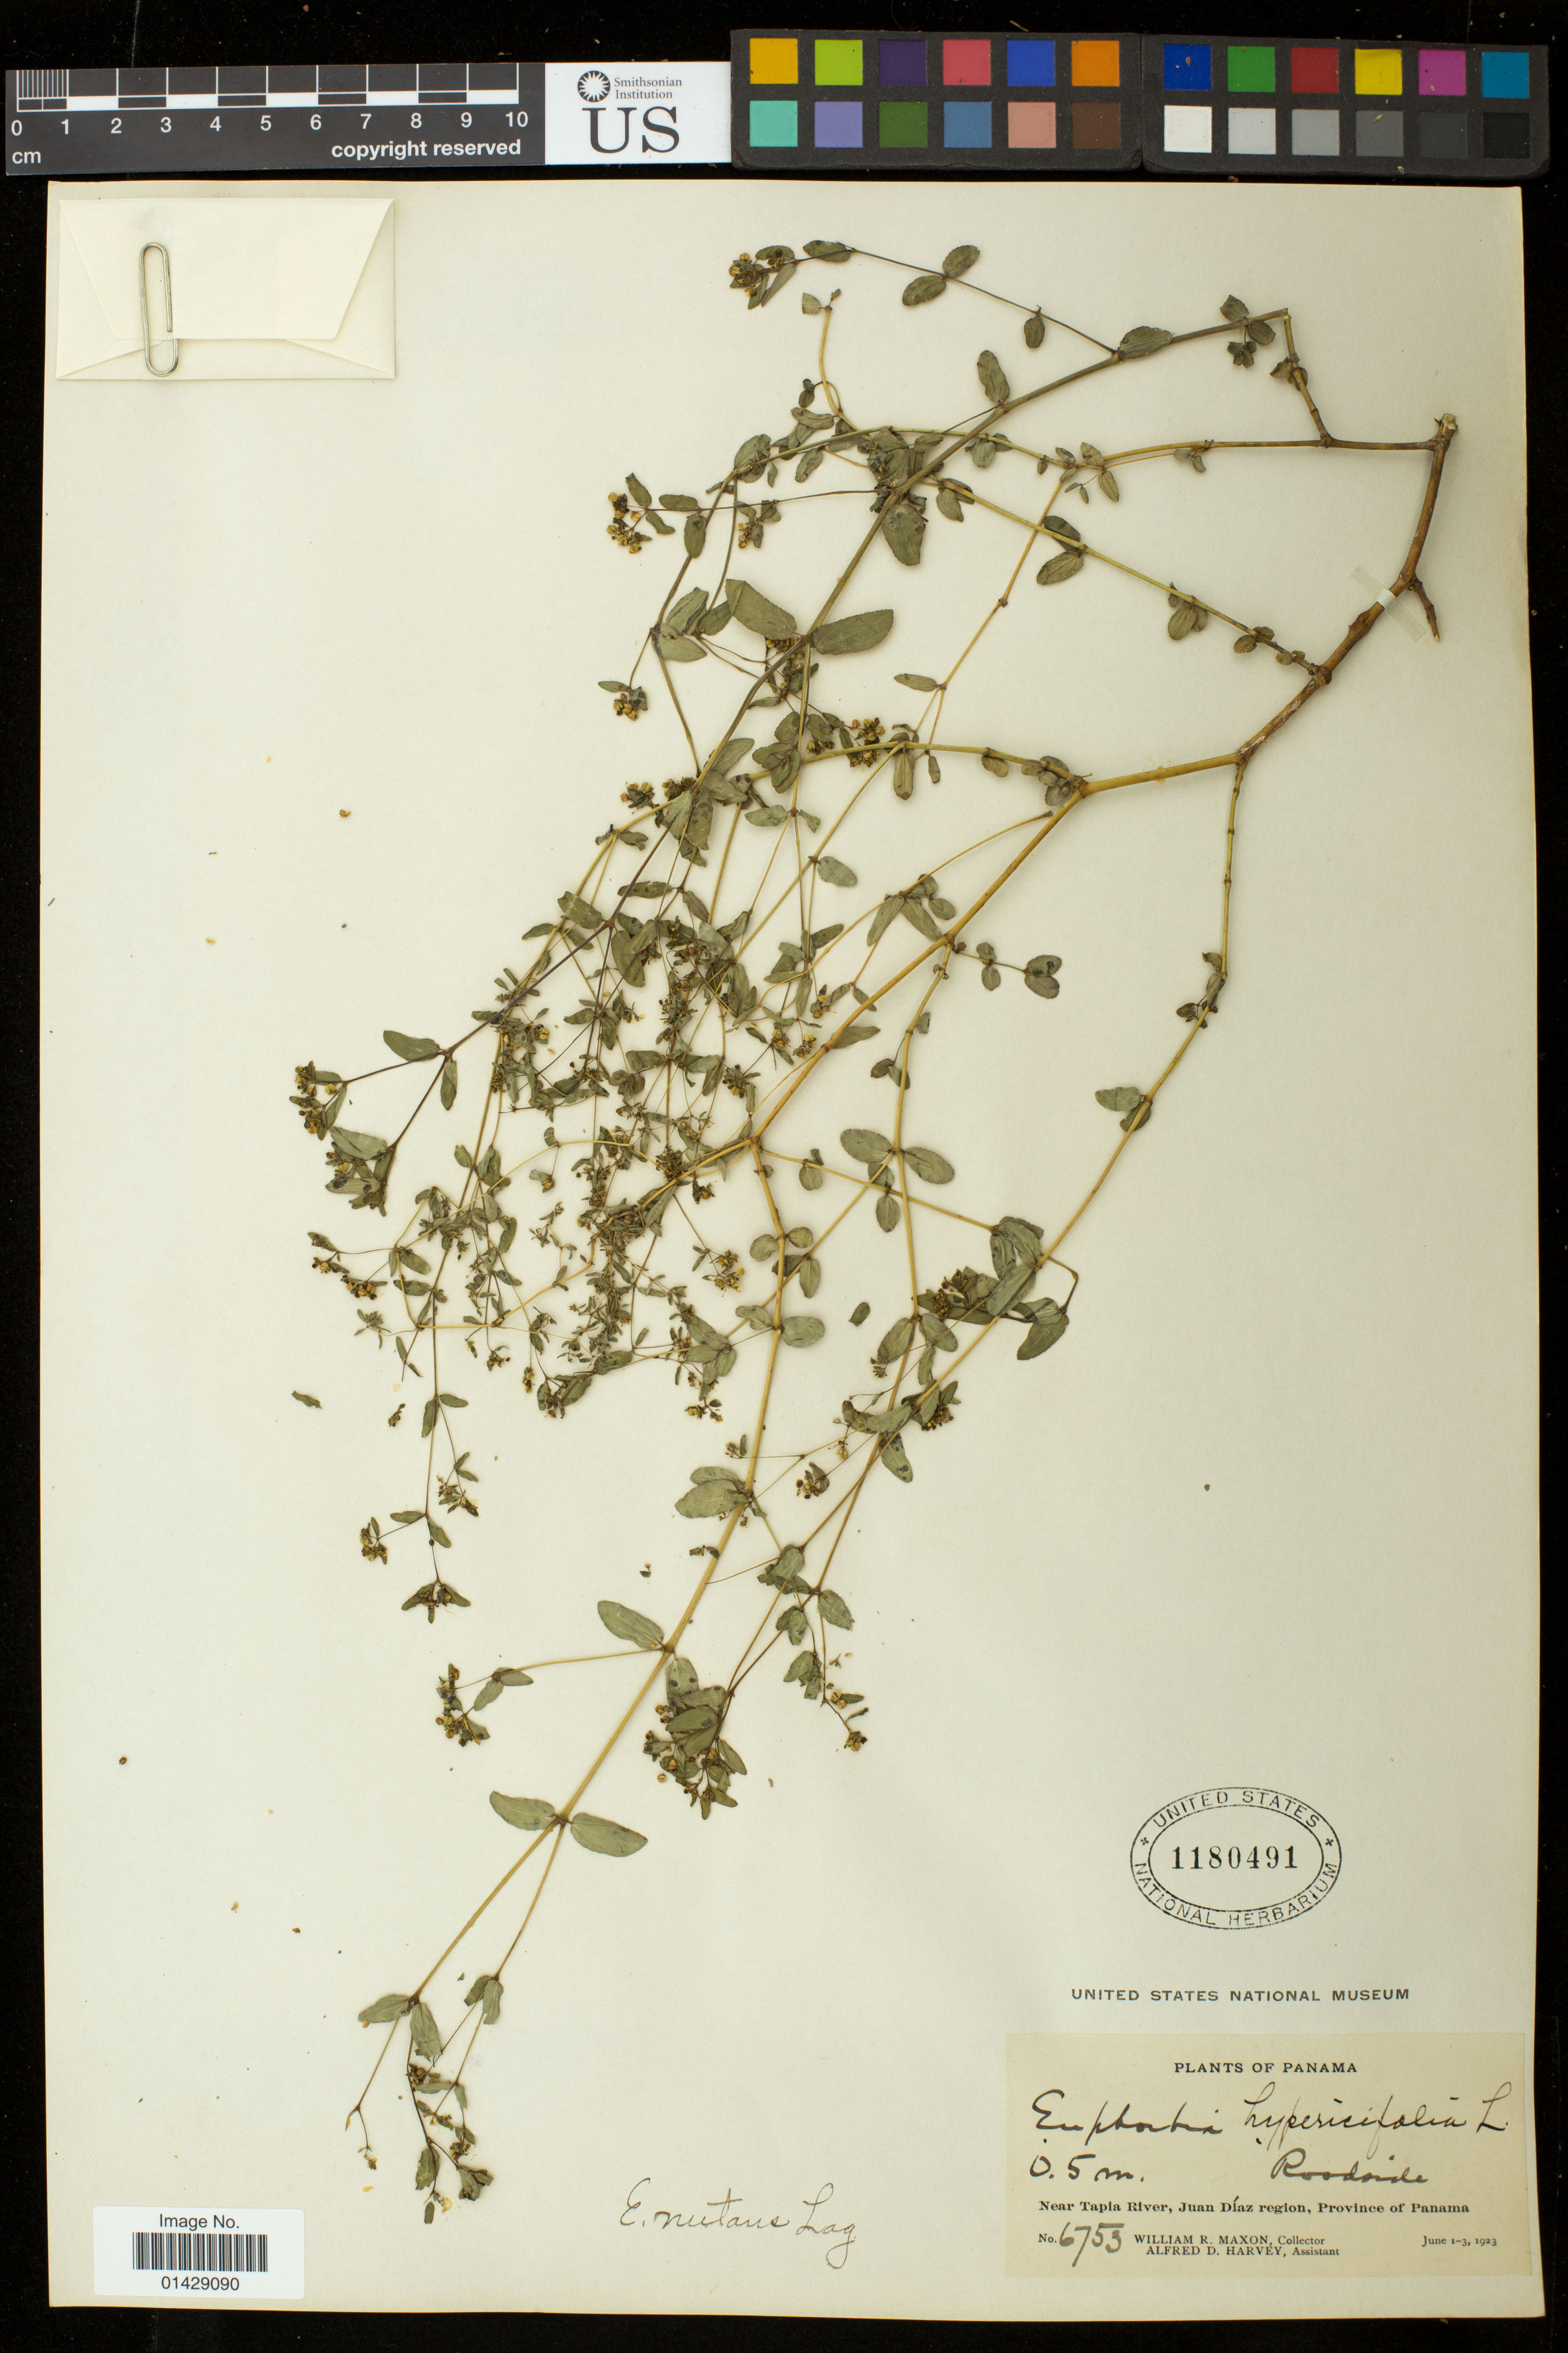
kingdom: Plantae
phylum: Tracheophyta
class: Magnoliopsida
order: Malpighiales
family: Euphorbiaceae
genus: Euphorbia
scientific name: Euphorbia hyssopifolia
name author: L.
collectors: W. R. Maxon & A. D. Harvey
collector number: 6753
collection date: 1923-06-01/1923-06-03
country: Panama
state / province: Panamá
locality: Roadside; Near Tapia River, Juan Diaz region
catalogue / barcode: US 1180491